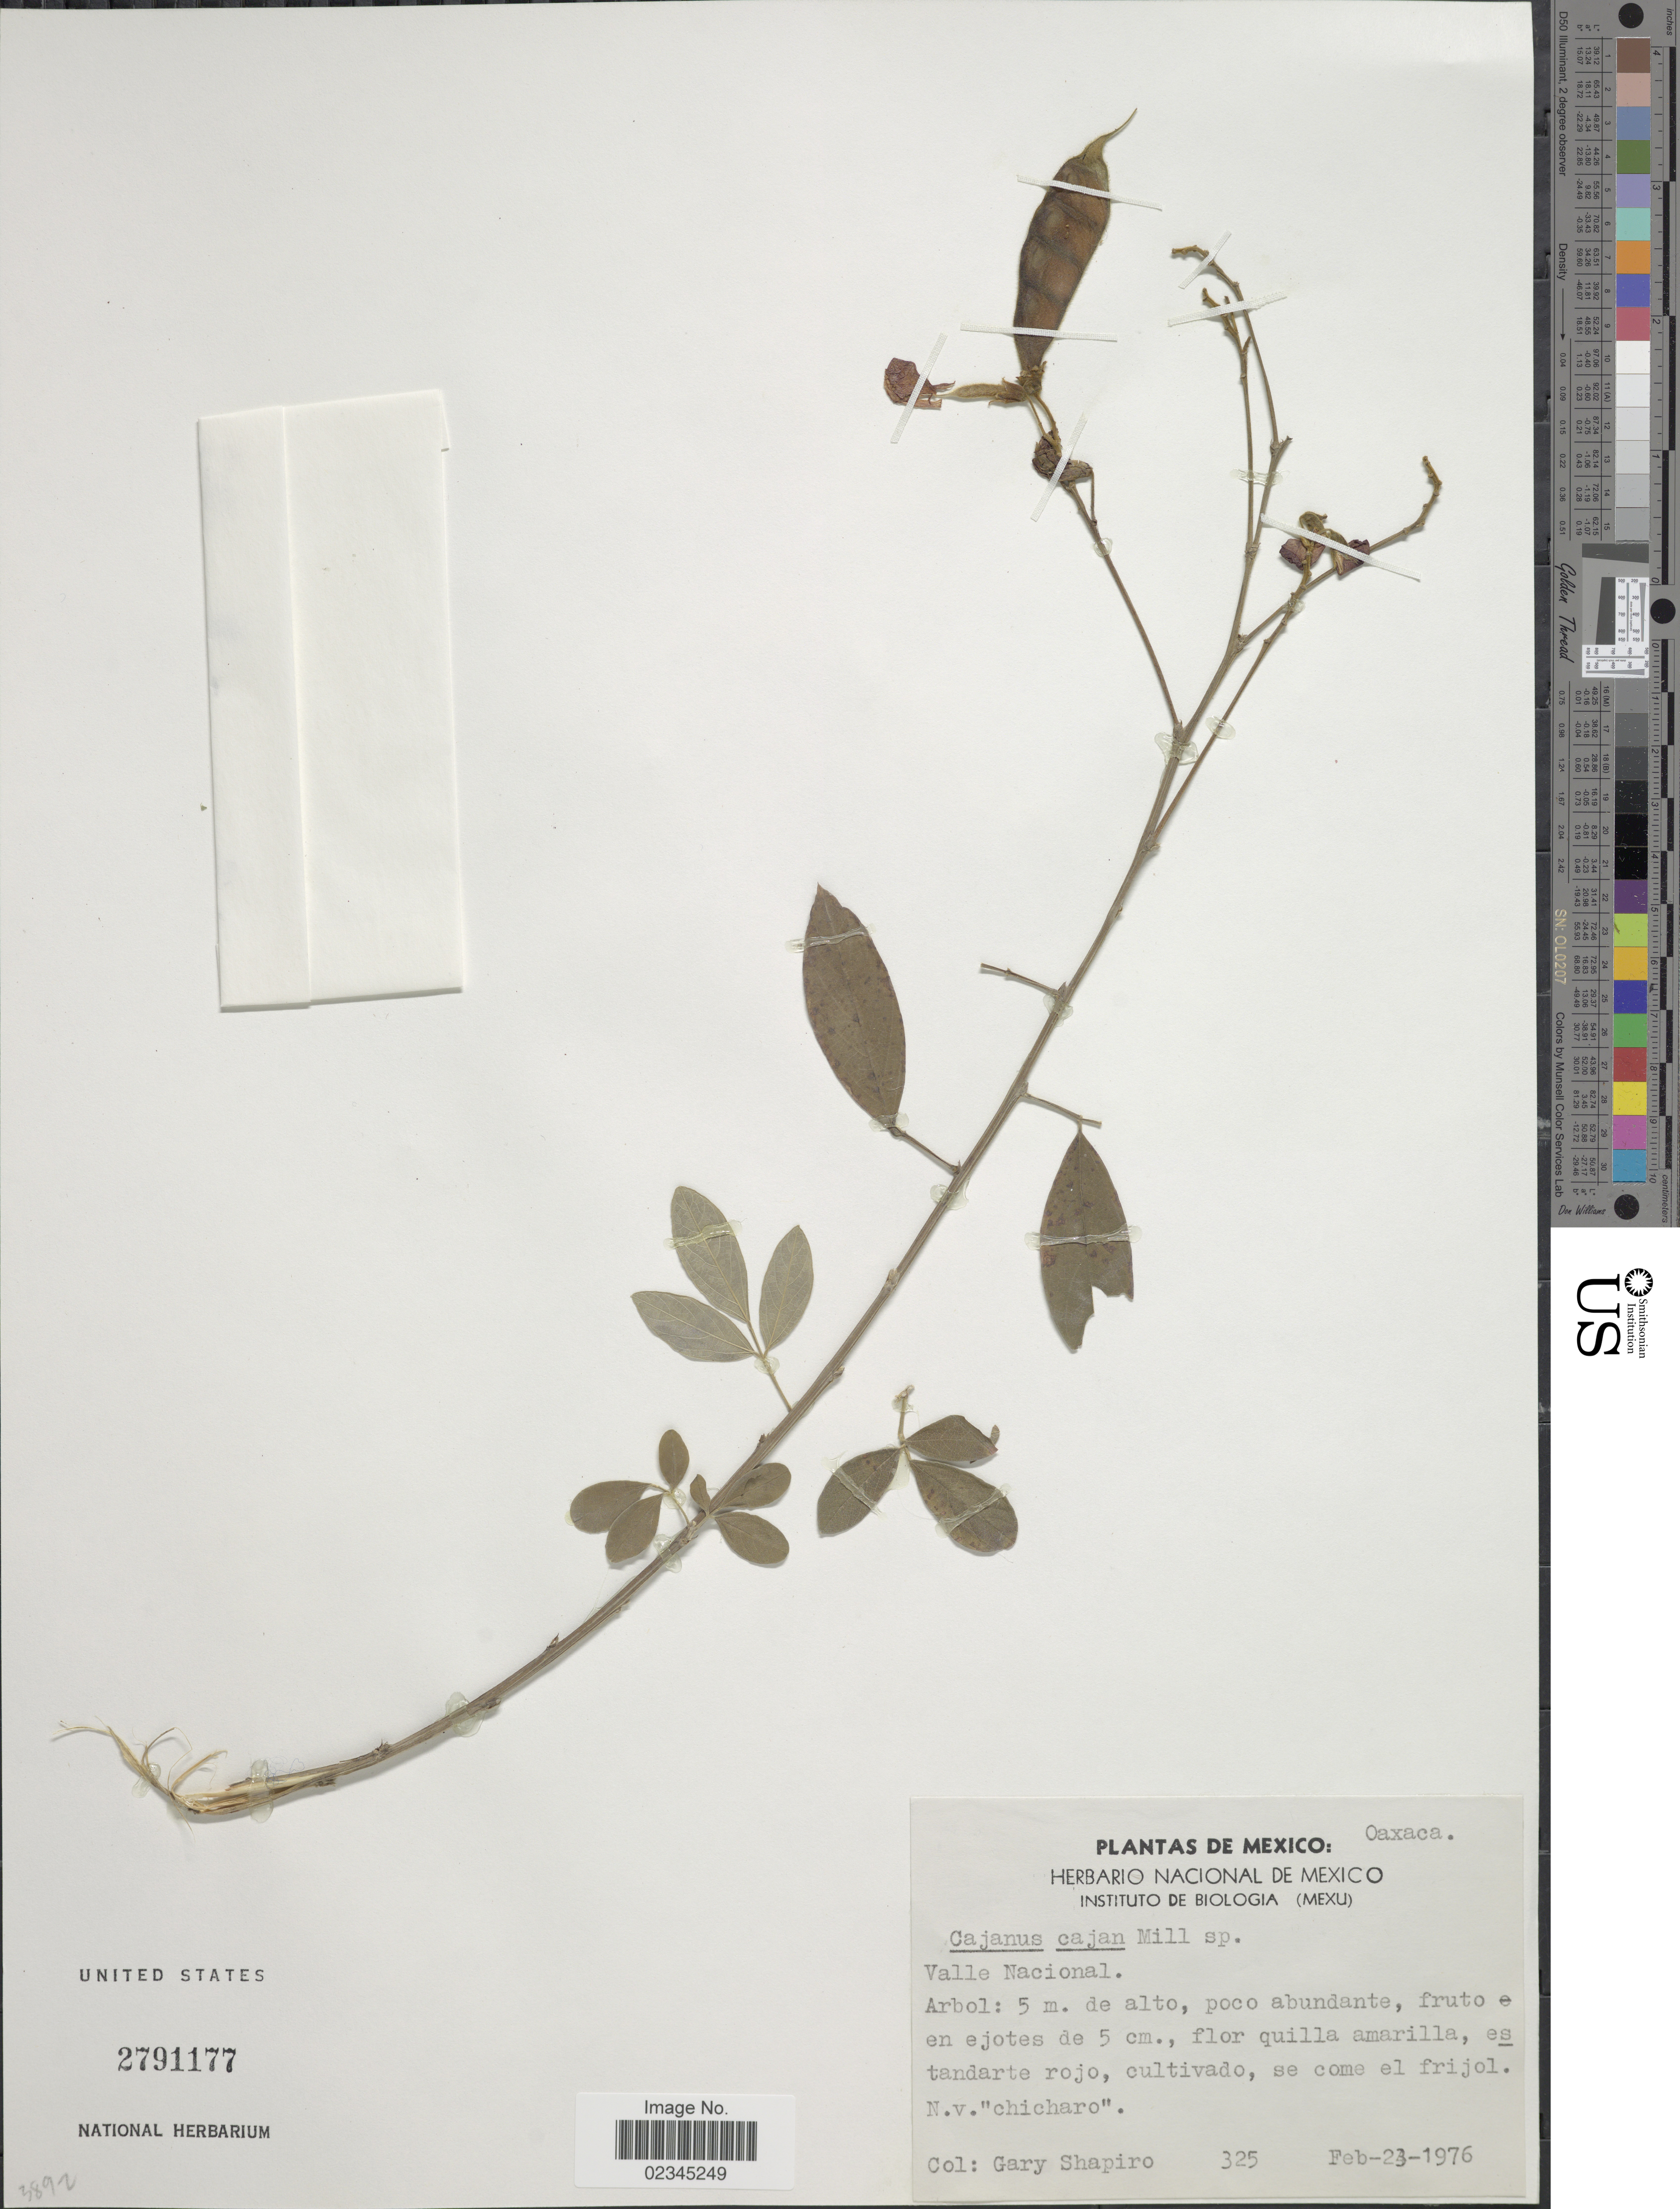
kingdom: Plantae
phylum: Tracheophyta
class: Magnoliopsida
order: Fabales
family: Fabaceae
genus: Cajanus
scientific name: Cajanus cajan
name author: (L.) Huth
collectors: G. Shapiro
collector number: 325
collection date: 1976-02-23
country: Mexico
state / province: Oaxaca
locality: Valle Nacional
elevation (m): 5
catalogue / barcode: US 2791177